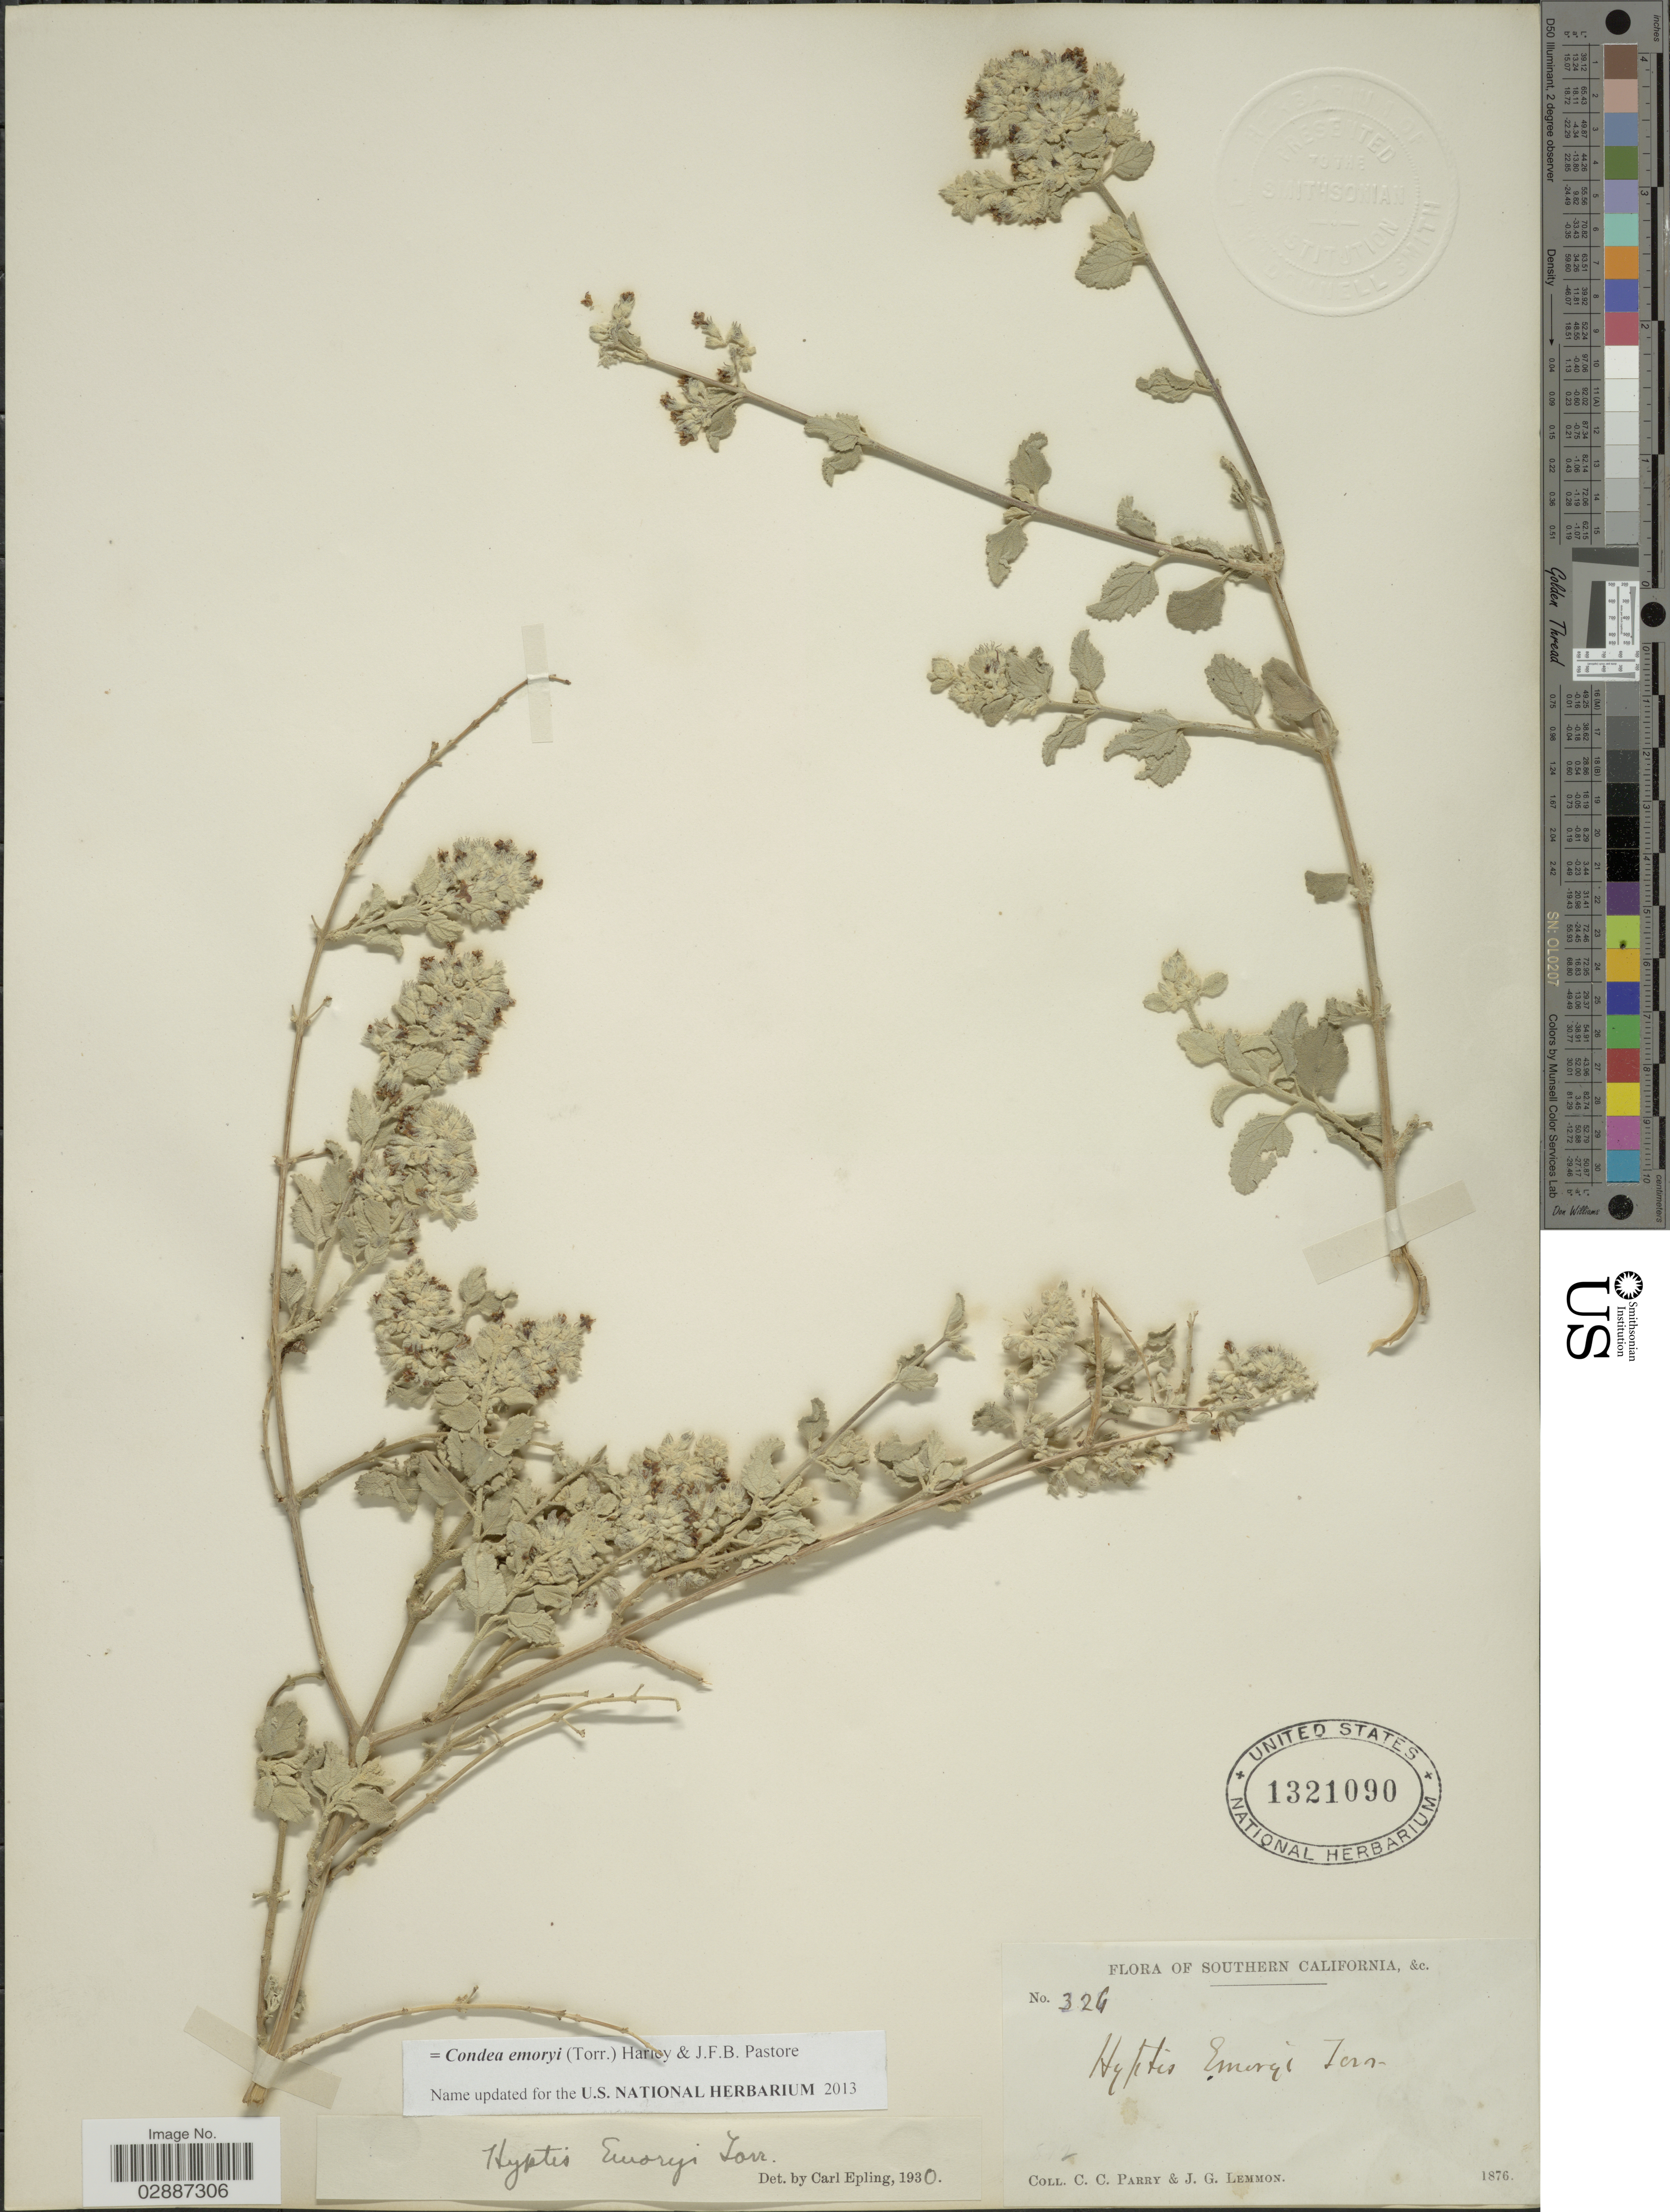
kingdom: Plantae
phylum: Tracheophyta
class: Magnoliopsida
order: Lamiales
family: Lamiaceae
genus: Condea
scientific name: Condea emoryi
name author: (Torr.) Harley & J.F.B. Pastore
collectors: C. C. Parry & J. Lemmon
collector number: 326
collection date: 1876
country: United States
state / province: California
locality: Southern California.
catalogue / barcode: US 1321090